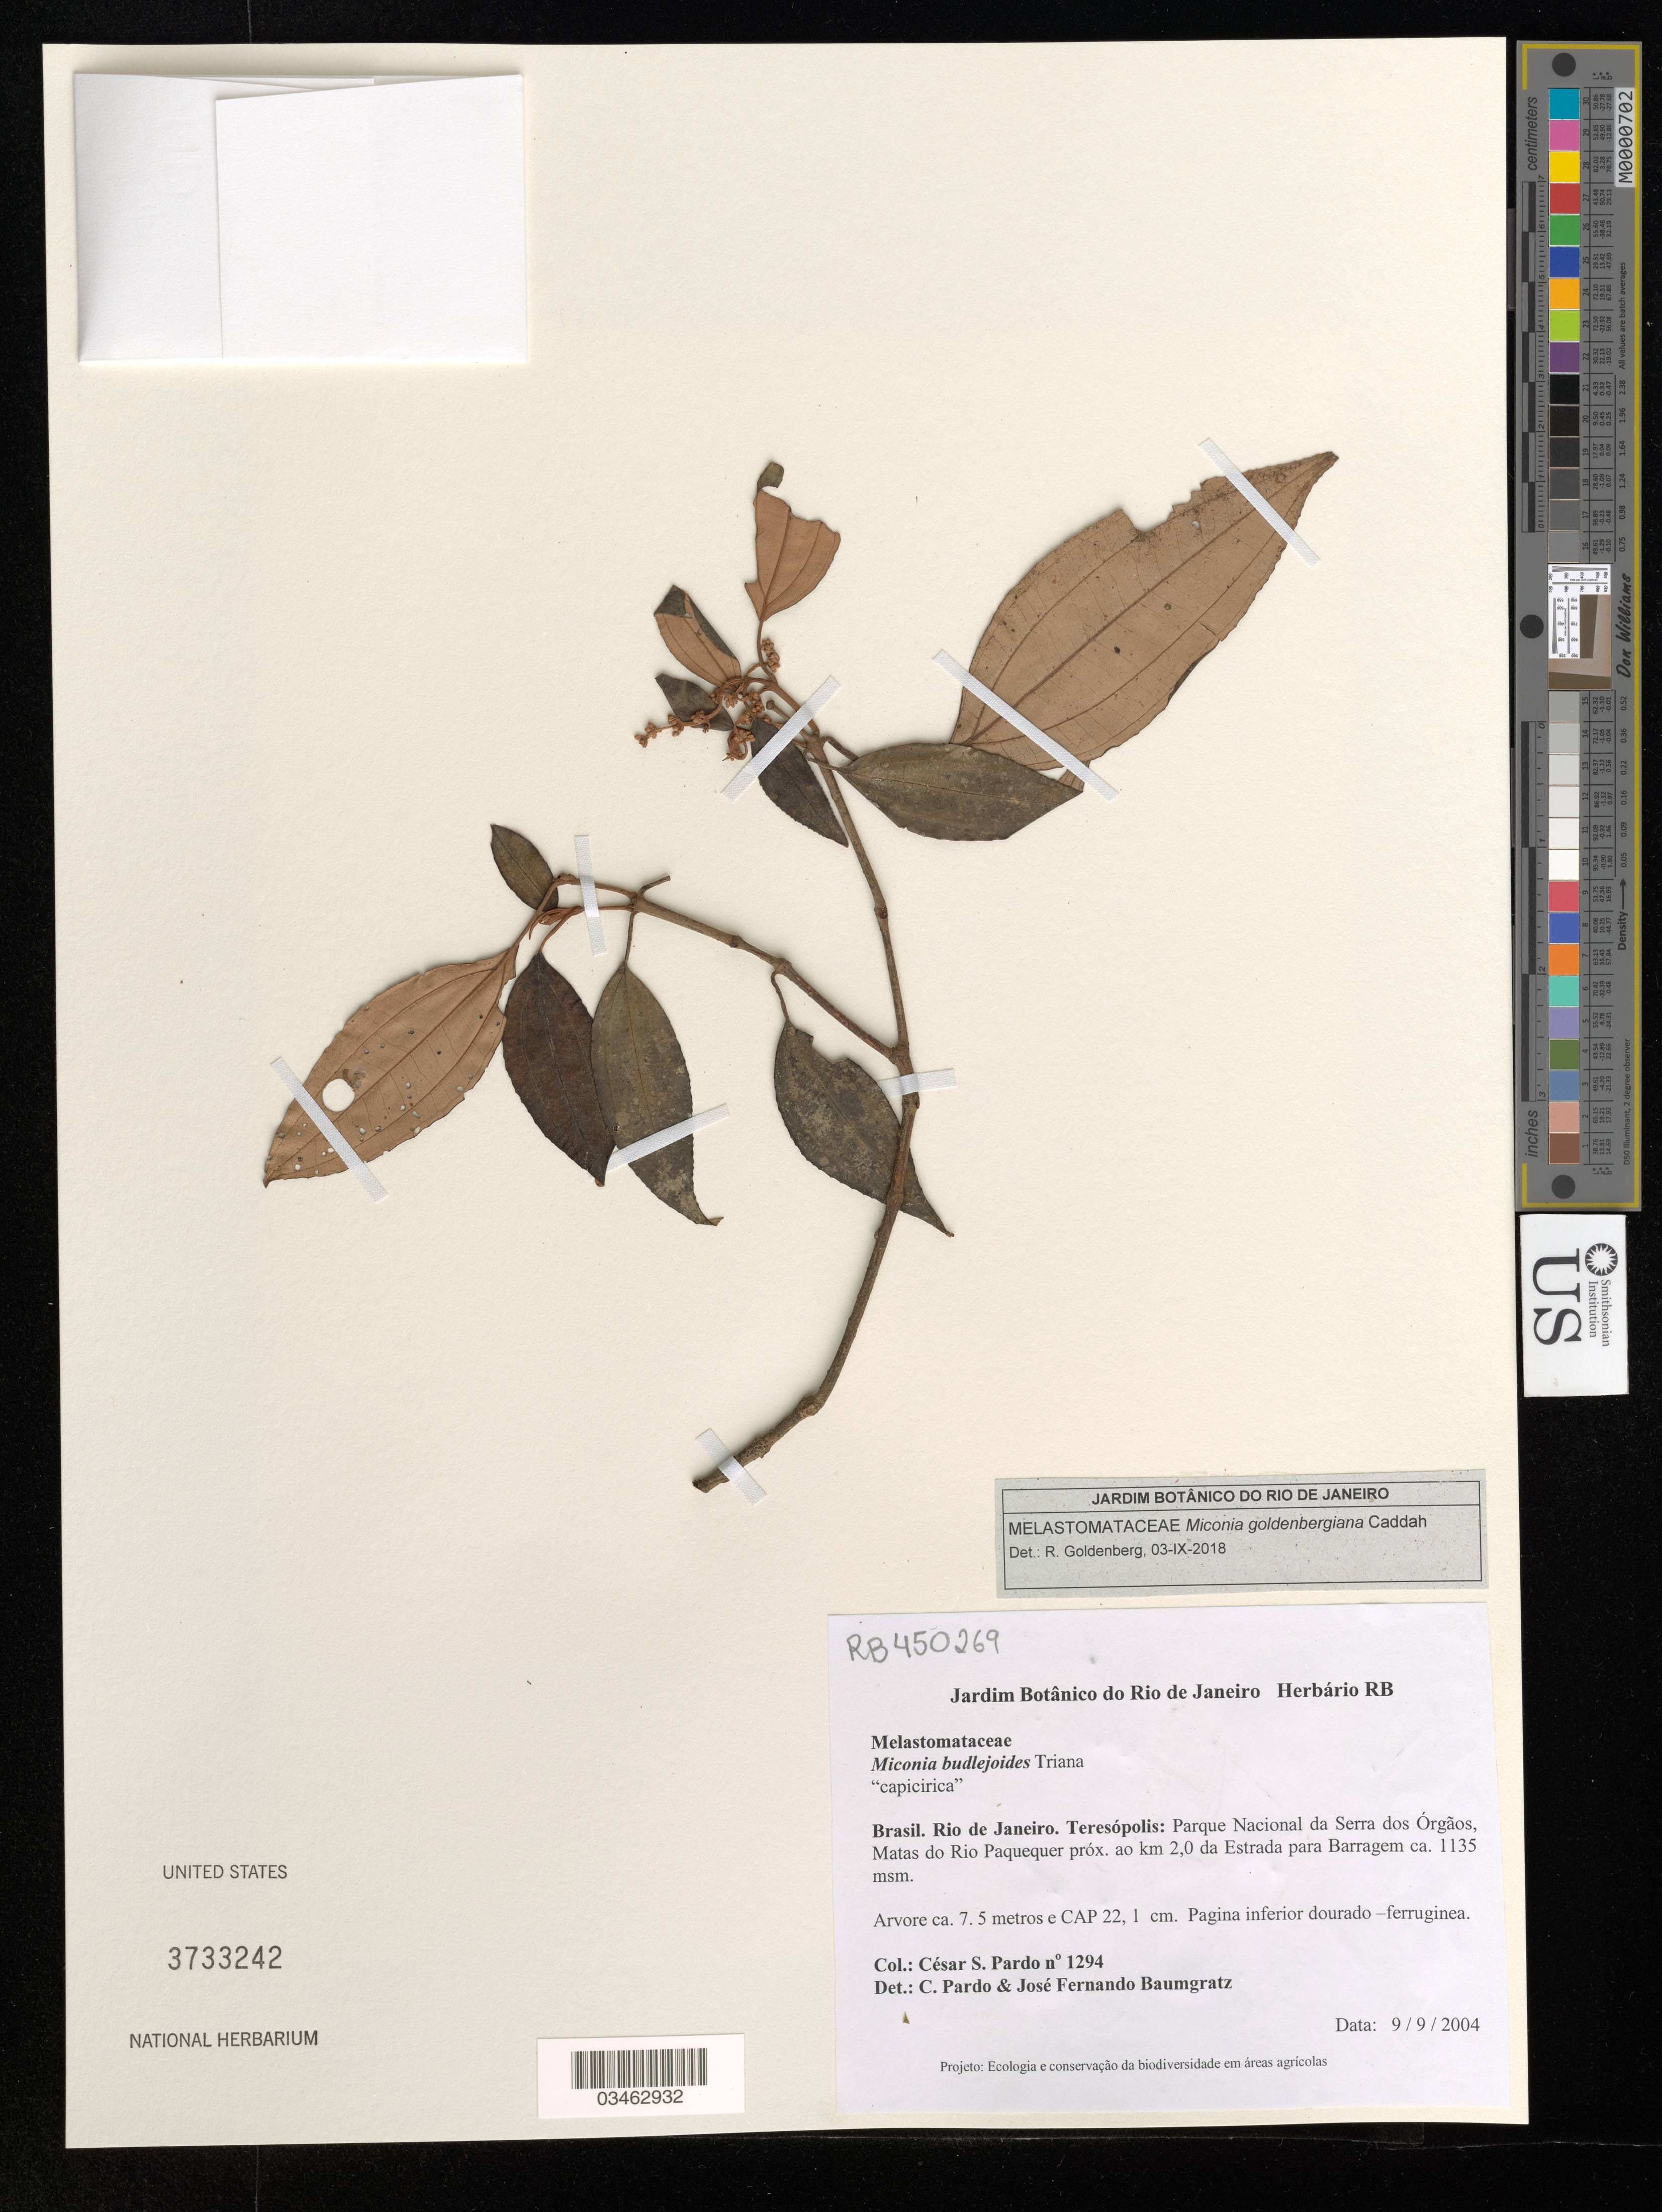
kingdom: Plantae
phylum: Tracheophyta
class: Magnoliopsida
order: Myrtales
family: Melastomataceae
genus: Miconia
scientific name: Miconia goldenbergiana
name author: Caddah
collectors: C. Pardo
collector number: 1294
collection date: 2004-09-09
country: Brazil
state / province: Rio de Janeiro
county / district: Teresópolis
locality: Parque Nacional da Serra dos Órgãos, Matas do Rio Paquequer prox. ao km 2,0 da Estrada para Barragem.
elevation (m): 1135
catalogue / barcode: US 3733242